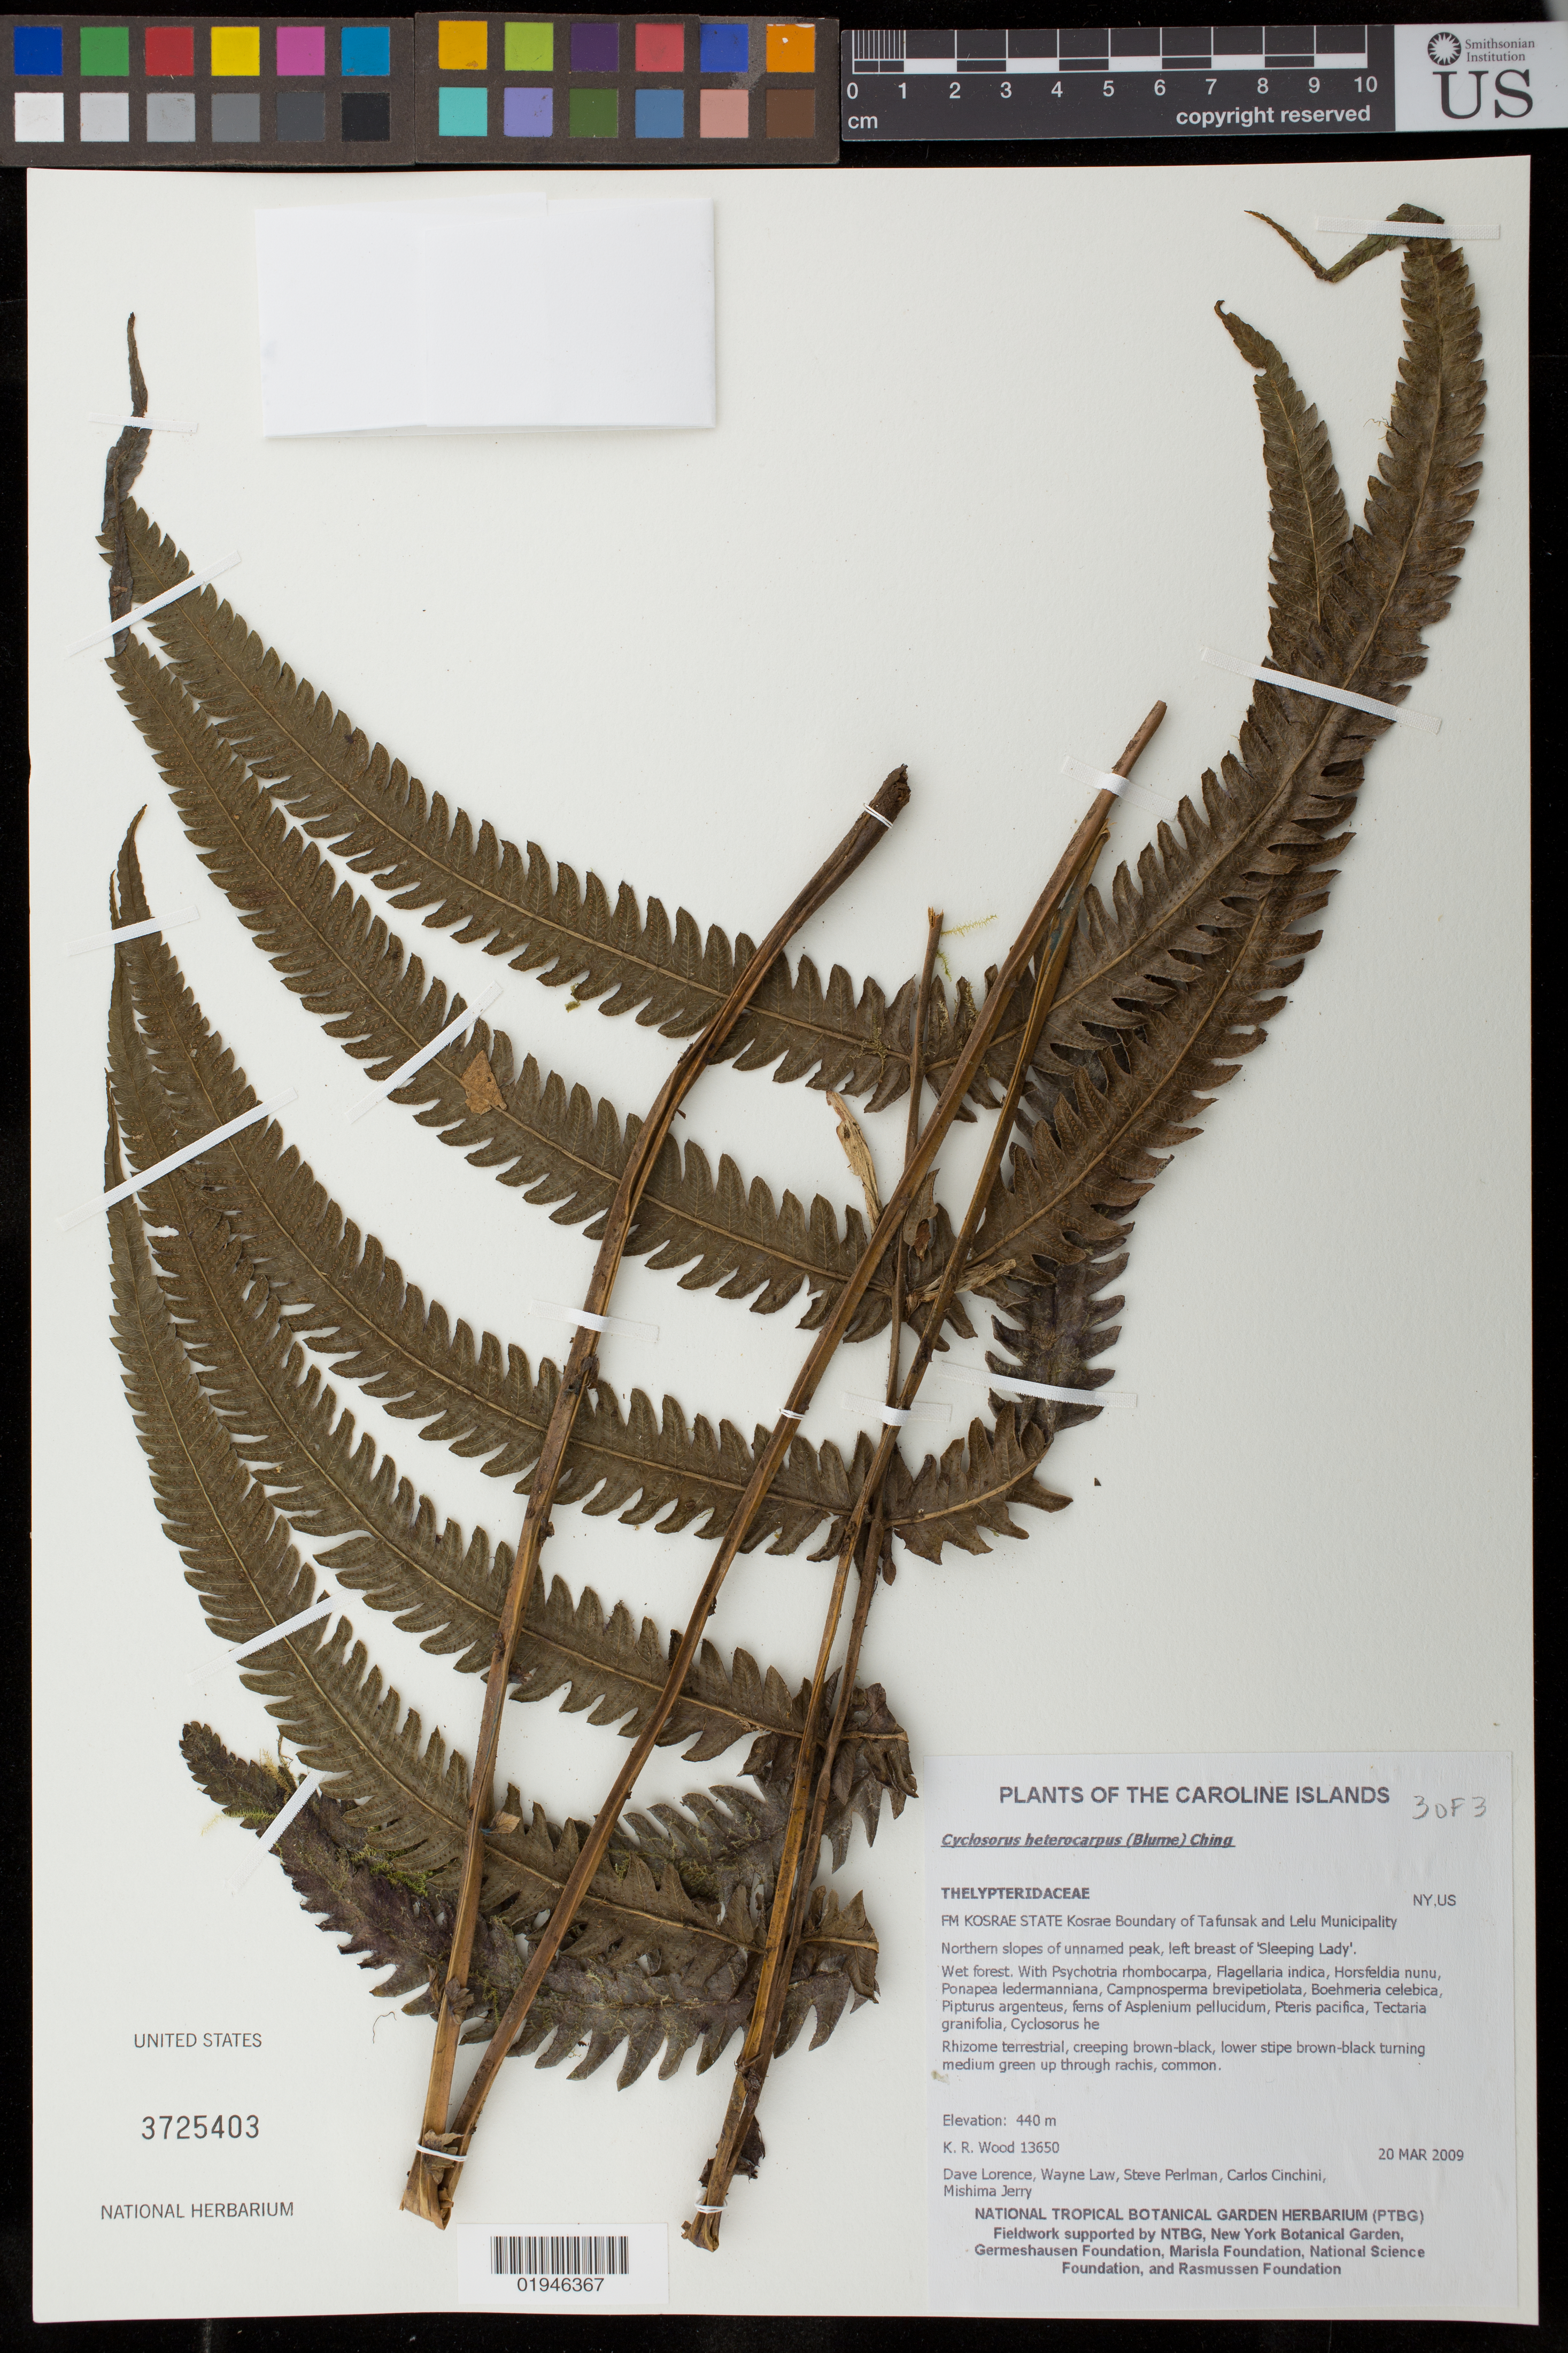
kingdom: Plantae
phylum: Tracheophyta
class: Polypodiopsida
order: Polypodiales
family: Thelypteridaceae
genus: Sphaerostephanos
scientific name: Sphaerostephanos heterocarpus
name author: (Blume) Holttum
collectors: K. R. Wood, D. Lorence, W. Law, S. P. Perlman, C. Cinchini & M. Jerry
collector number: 13650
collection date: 2009-03-20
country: Micronesia, Federated States of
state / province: Kosrae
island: Kosrae [Kusaie]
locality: Kosrae, Boundary of Tafunsak and Lelu Municipality. Northern slopes of unnamed peak, left breast of 'Sleeping Lady'.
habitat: Wet forest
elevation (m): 440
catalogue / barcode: US 3725403